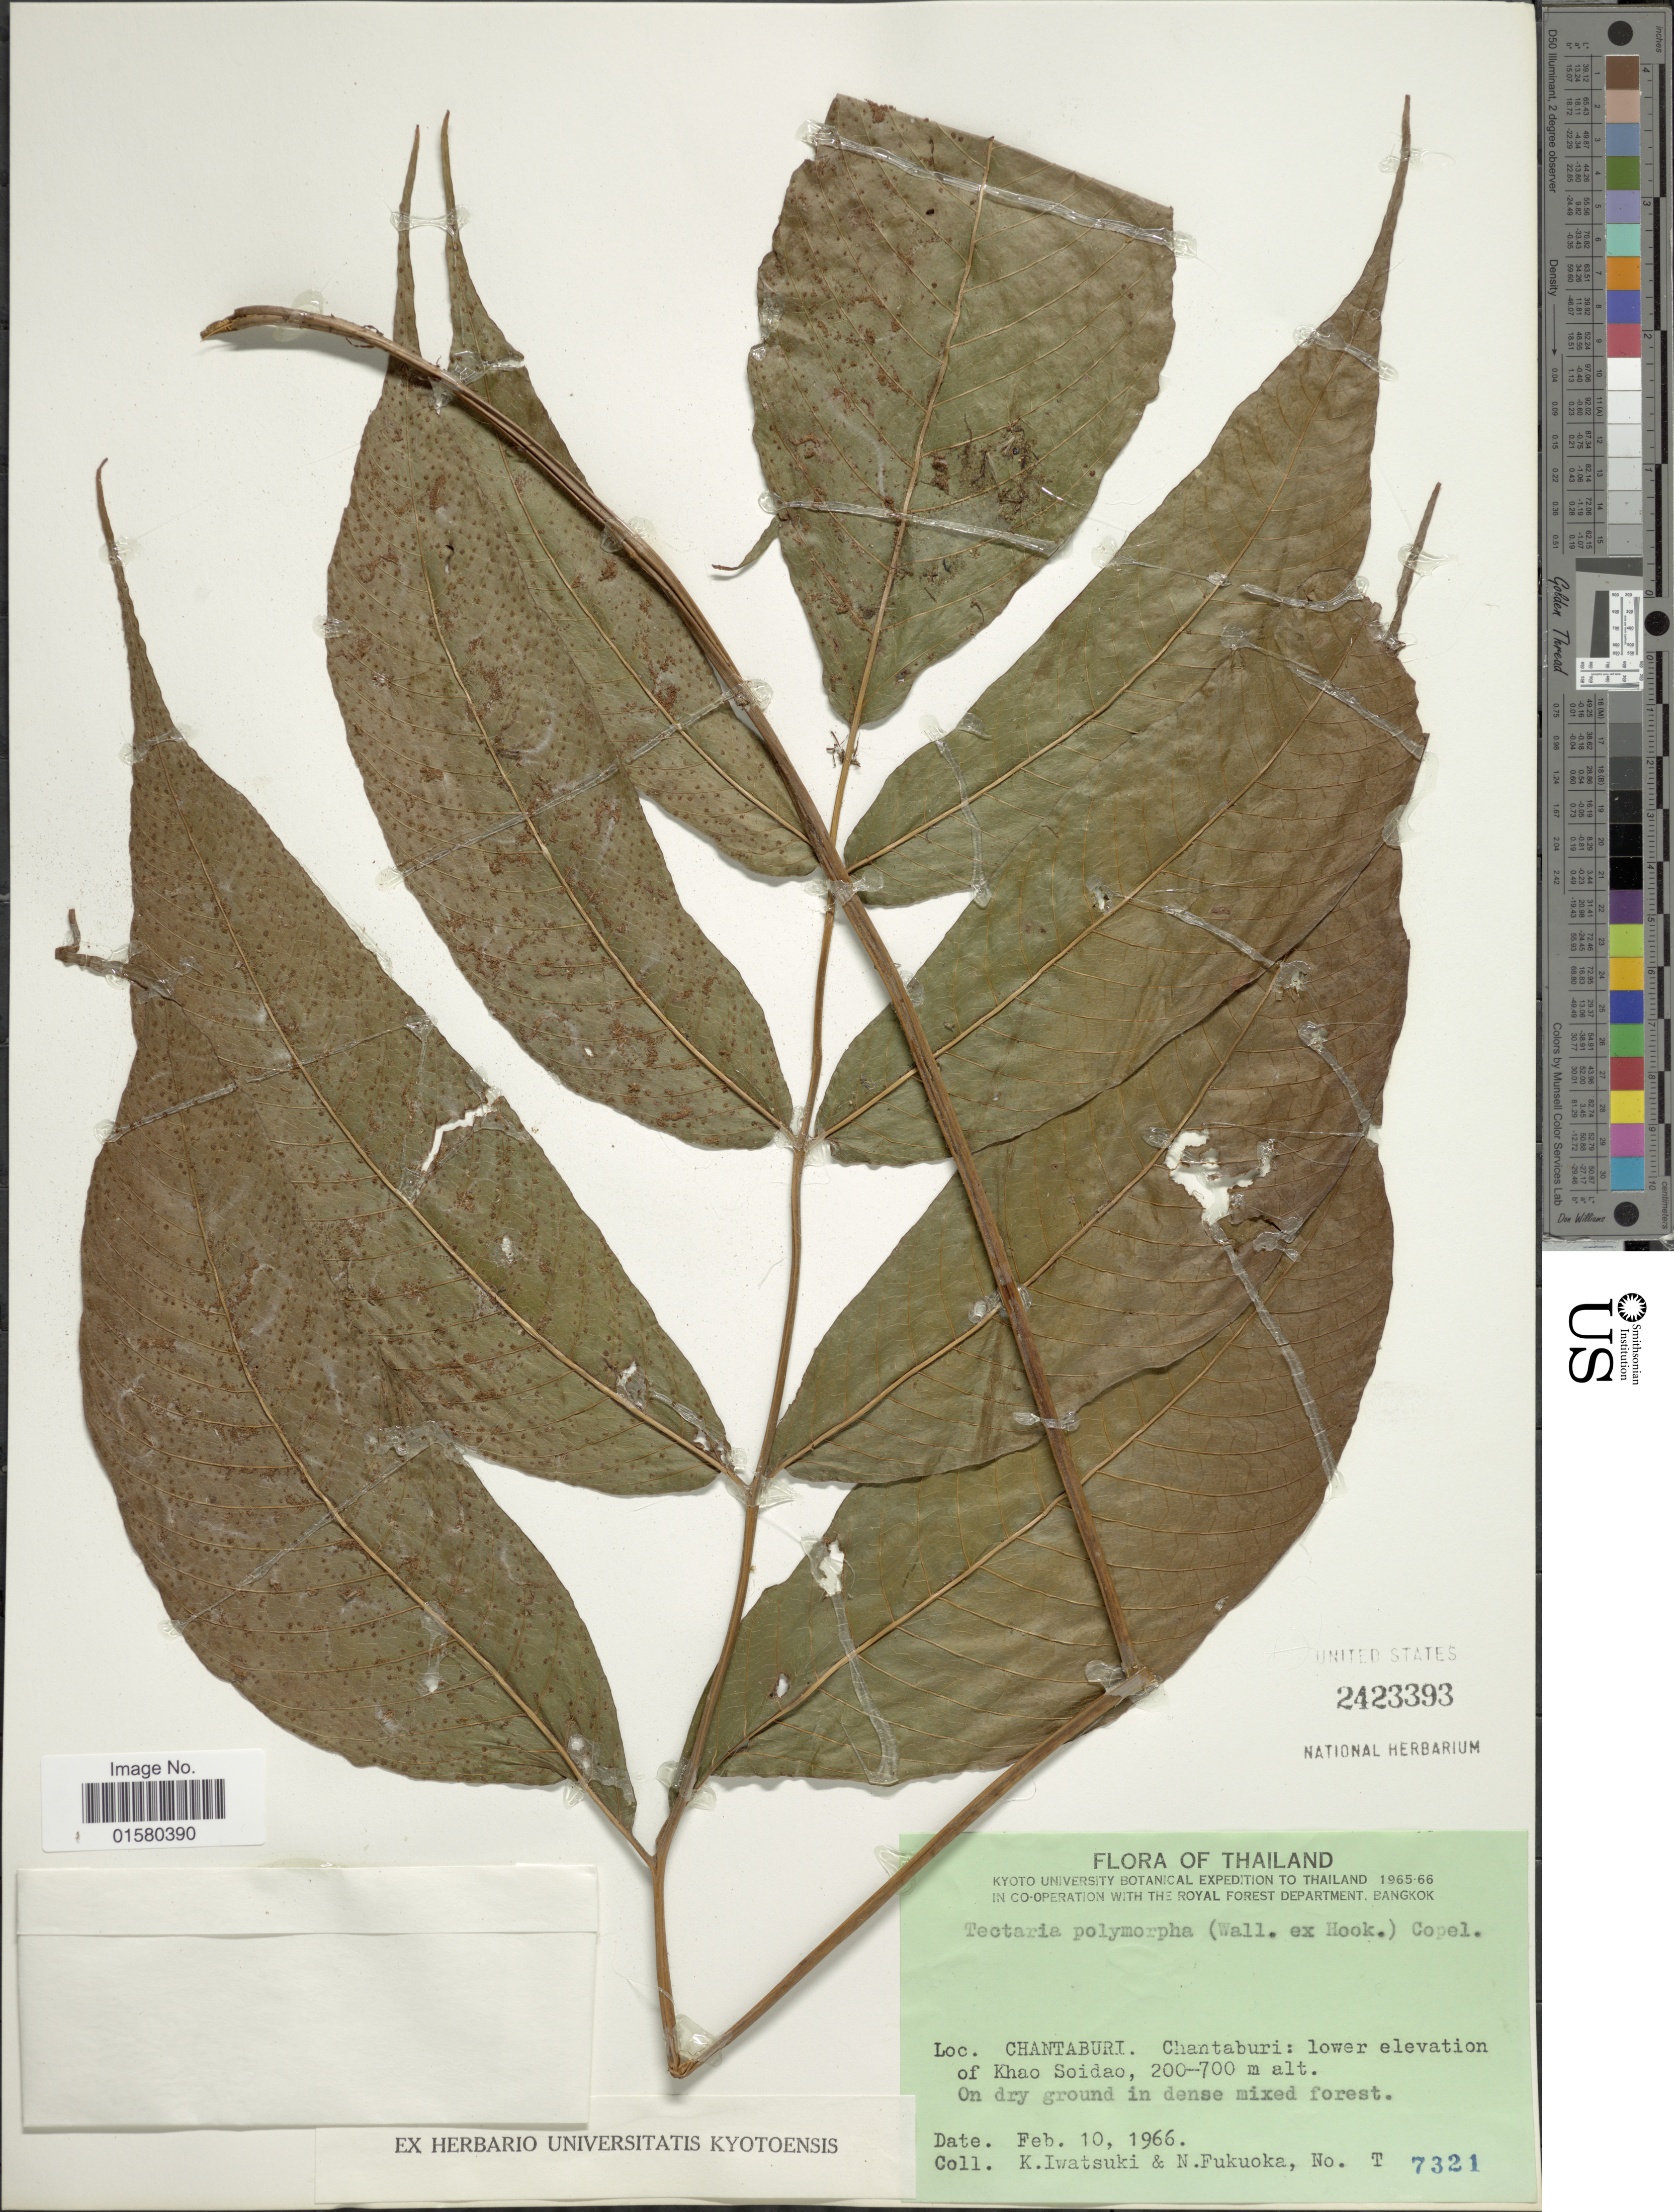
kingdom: Plantae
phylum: Tracheophyta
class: Polypodiopsida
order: Polypodiales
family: Tectariaceae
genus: Tectaria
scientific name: Tectaria polymorpha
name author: (Wall. ex Hook.) Copel.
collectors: K. Iwatsuki & N. Fukuoka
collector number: T 7321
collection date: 1966-02-10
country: Thailand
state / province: Chanthaburi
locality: Chantaburti: lower elevation of Khao Soidao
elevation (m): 200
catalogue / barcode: US 2423393